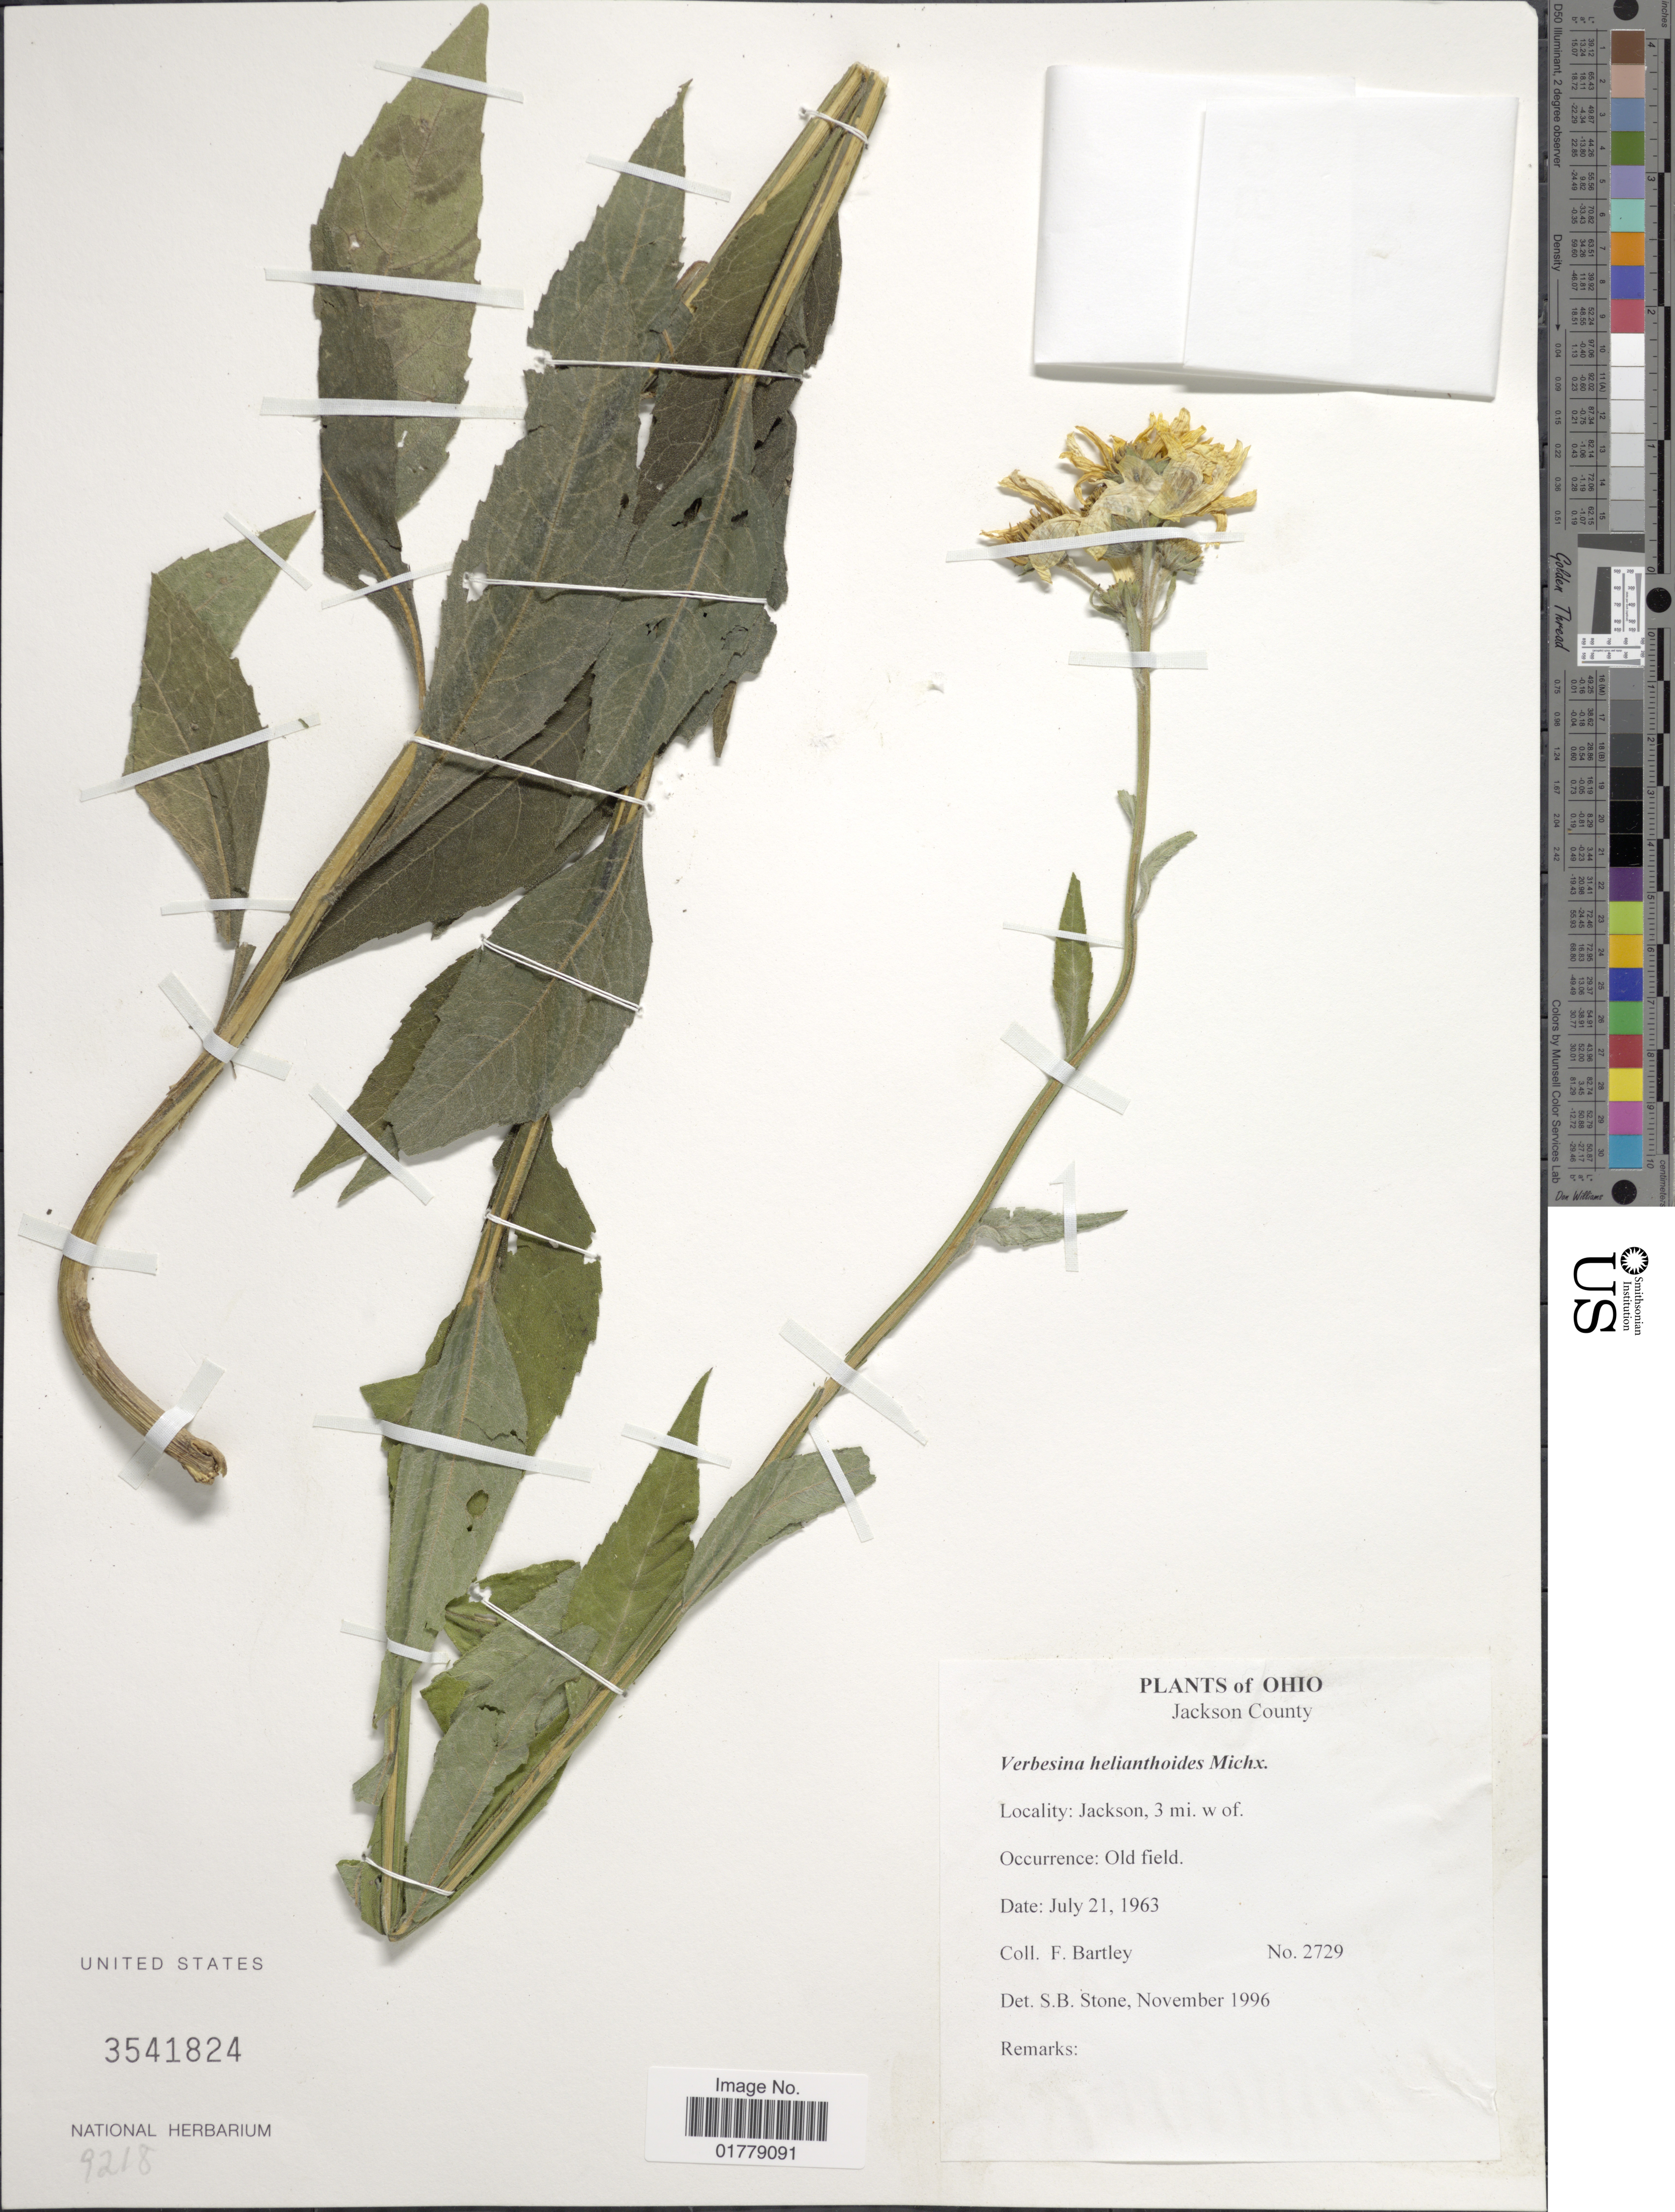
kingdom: Plantae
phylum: Tracheophyta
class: Magnoliopsida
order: Asterales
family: Asteraceae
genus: Verbesina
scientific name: Verbesina helianthoides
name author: Hook. & Arn. in Hook.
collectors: F. Bartley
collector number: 2729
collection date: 1963-07-21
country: United States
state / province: Ohio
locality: Jackson County. jackson, 3 mi. w of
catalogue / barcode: US 3541824